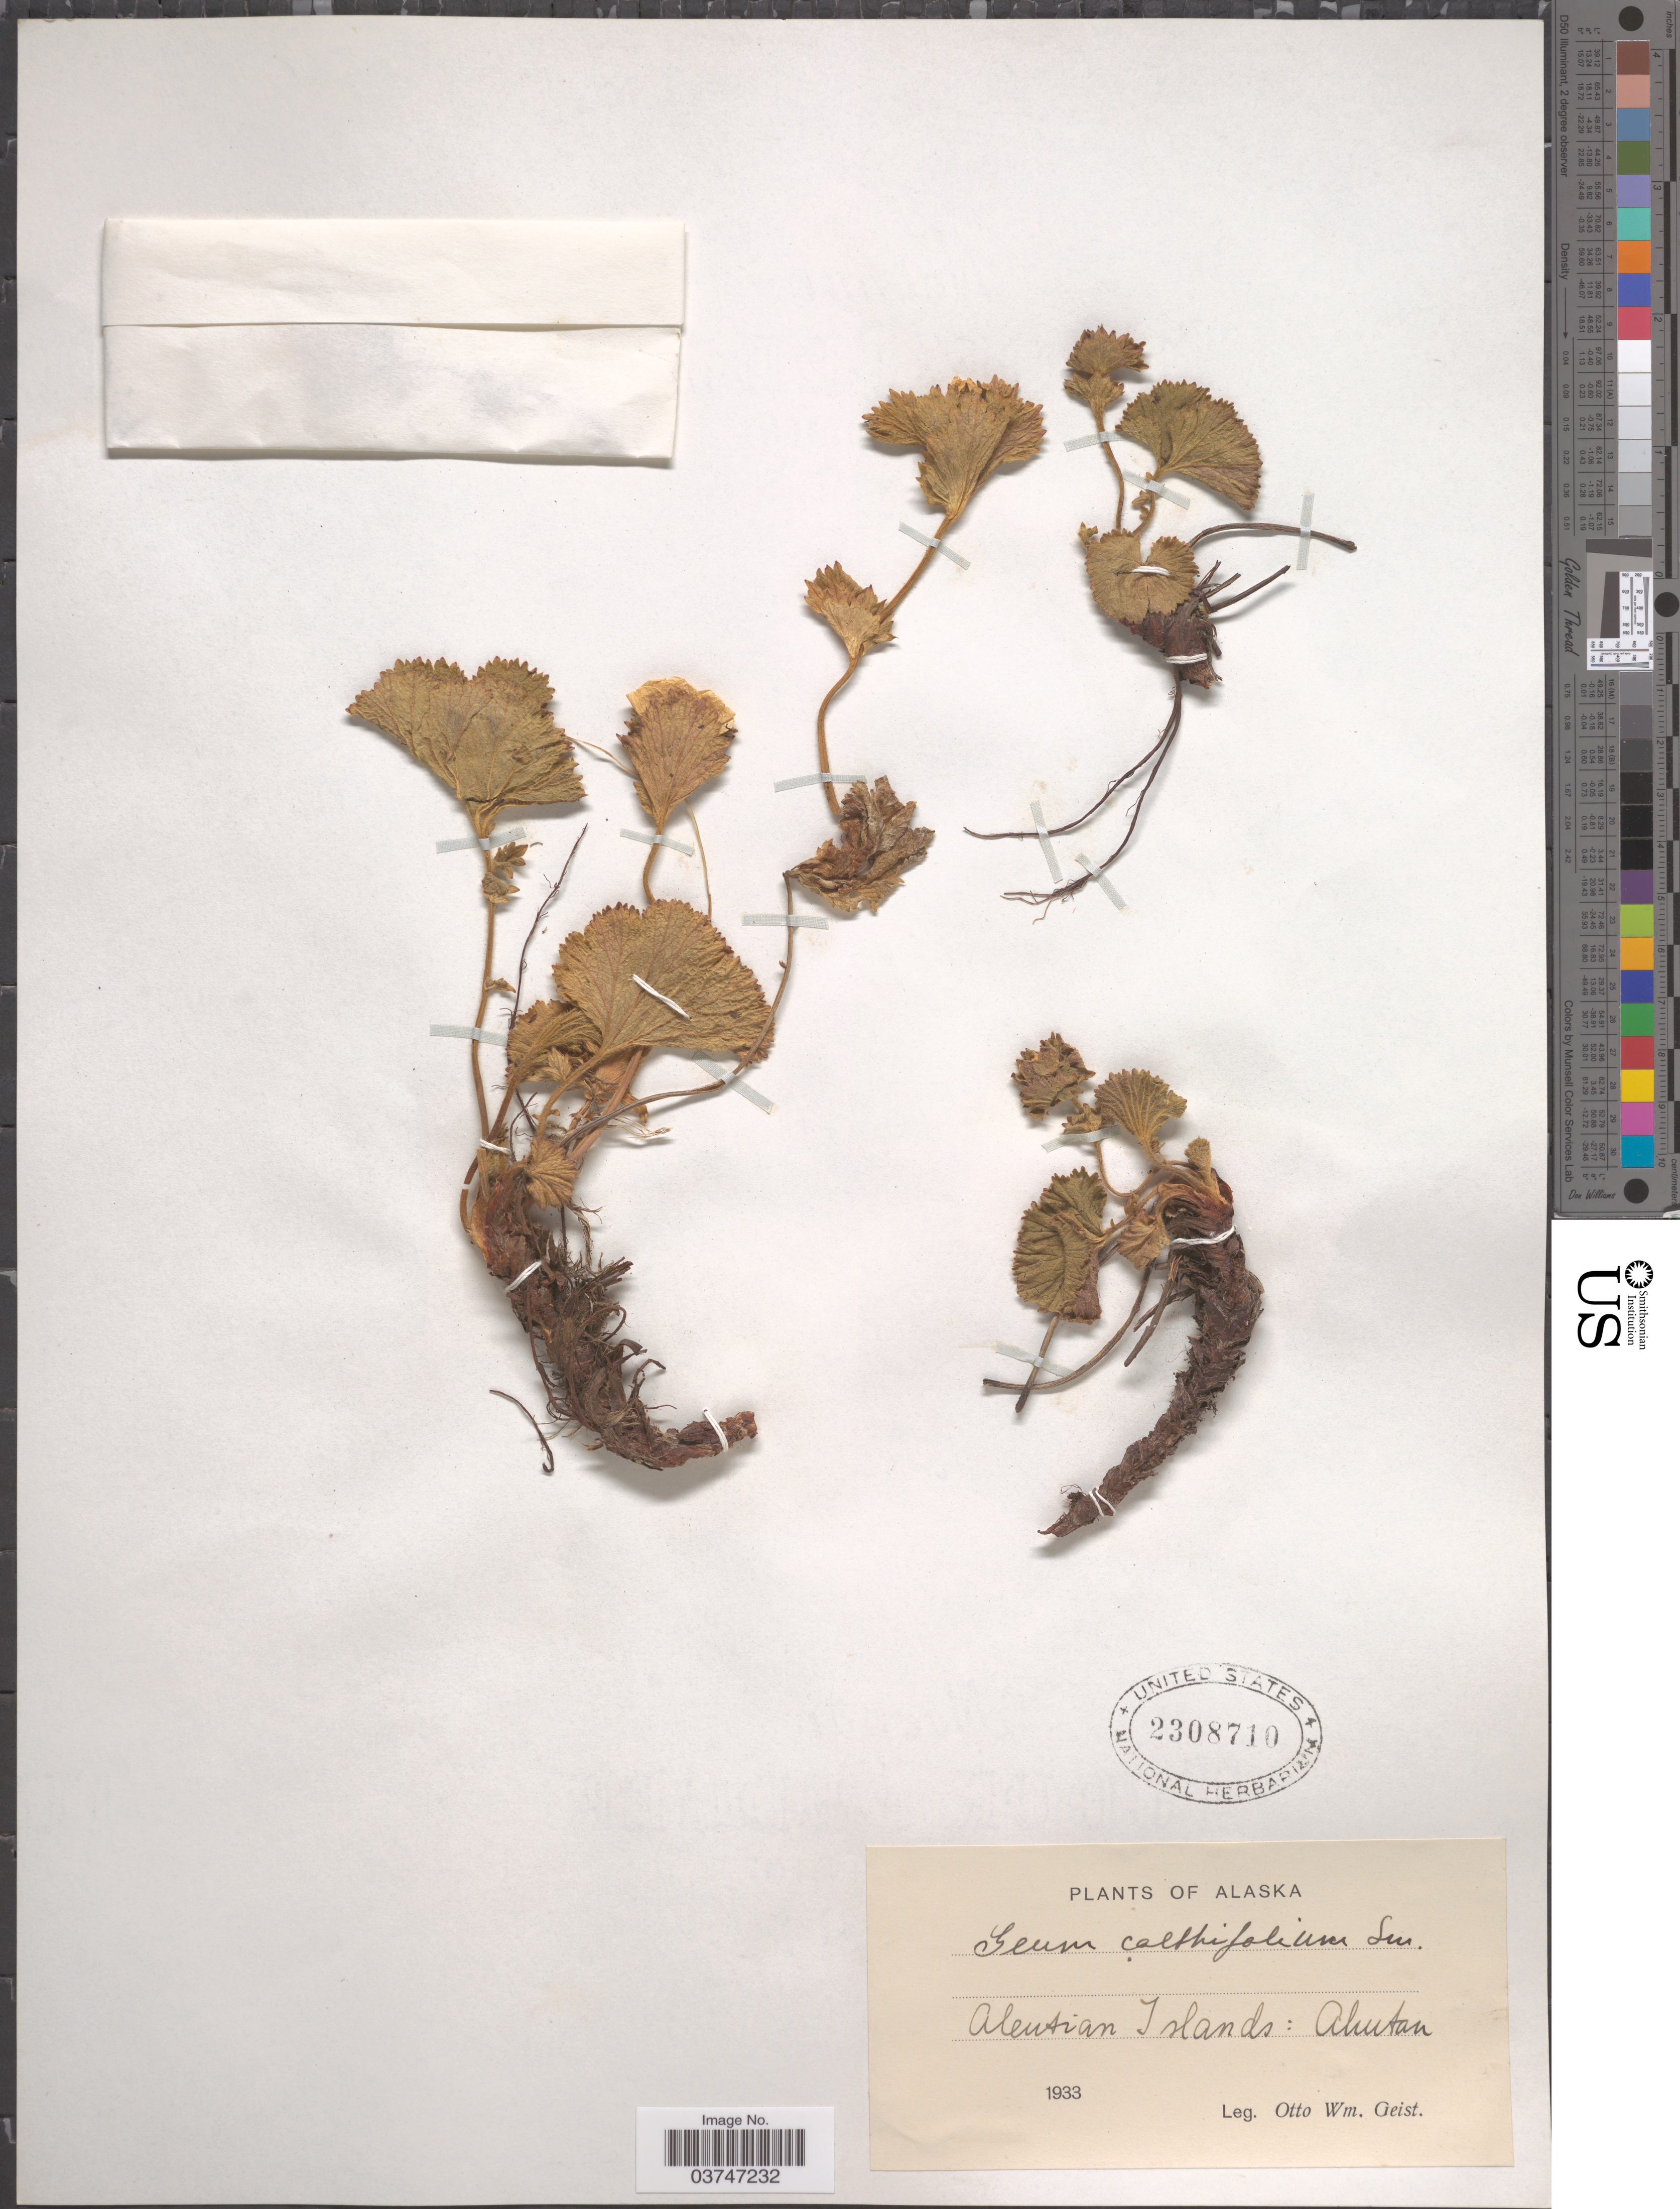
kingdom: Plantae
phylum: Tracheophyta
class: Magnoliopsida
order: Rosales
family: Rosaceae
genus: Geum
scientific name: Geum calthifolium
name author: Menzies ex Sm.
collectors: O. Geist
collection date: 1933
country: United States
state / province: Alaska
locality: Aleutian Islands: Akutan.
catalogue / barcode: US 2308710